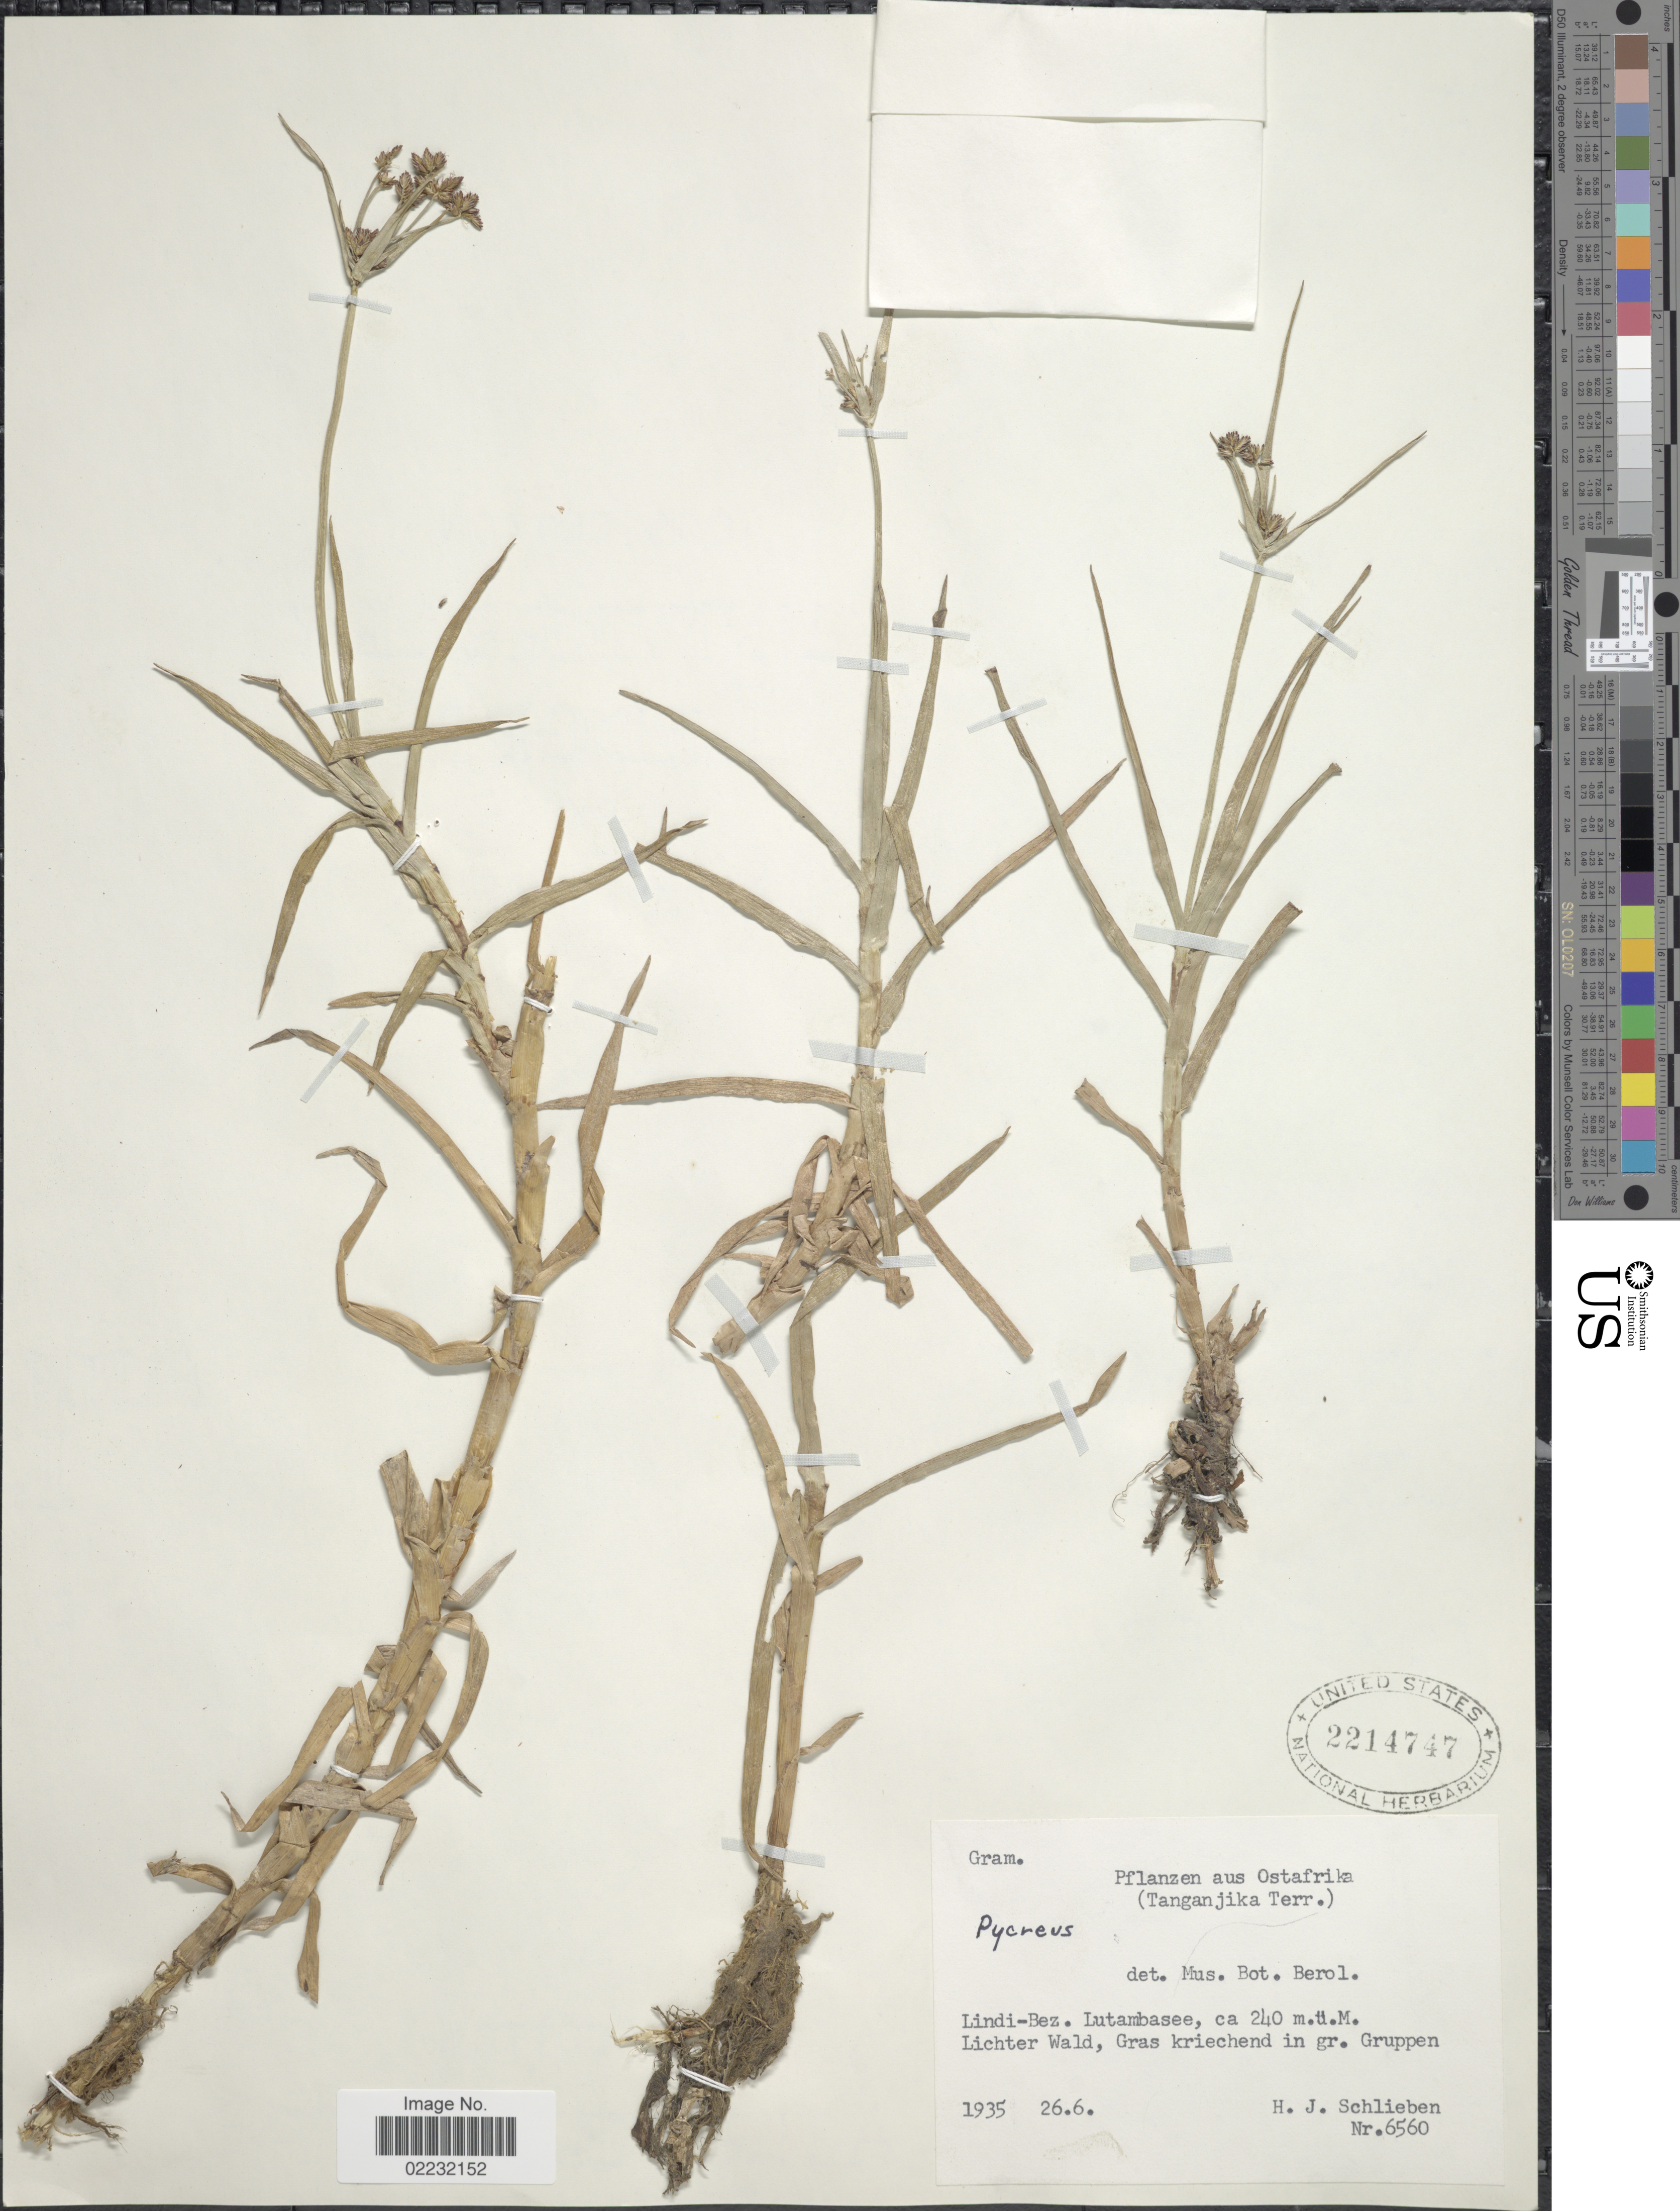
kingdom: Plantae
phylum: Tracheophyta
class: Liliopsida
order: Poales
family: Cyperaceae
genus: Cyperus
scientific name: Cyperus mundtii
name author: (Nees) Kunth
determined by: Strong, Mark T., (BOT), Smithsonian Institution - National Museum of Natural History (UNITED STATES)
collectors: H. J. Schlieben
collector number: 6560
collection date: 1935-06-26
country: Tanzania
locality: Aus Ostafrika, (Tanganjika Terr.), Lindi-Bez. Lutambasee, Lichter Wald, Gras kriechend in gr. Gruppen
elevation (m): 240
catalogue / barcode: US 2214747